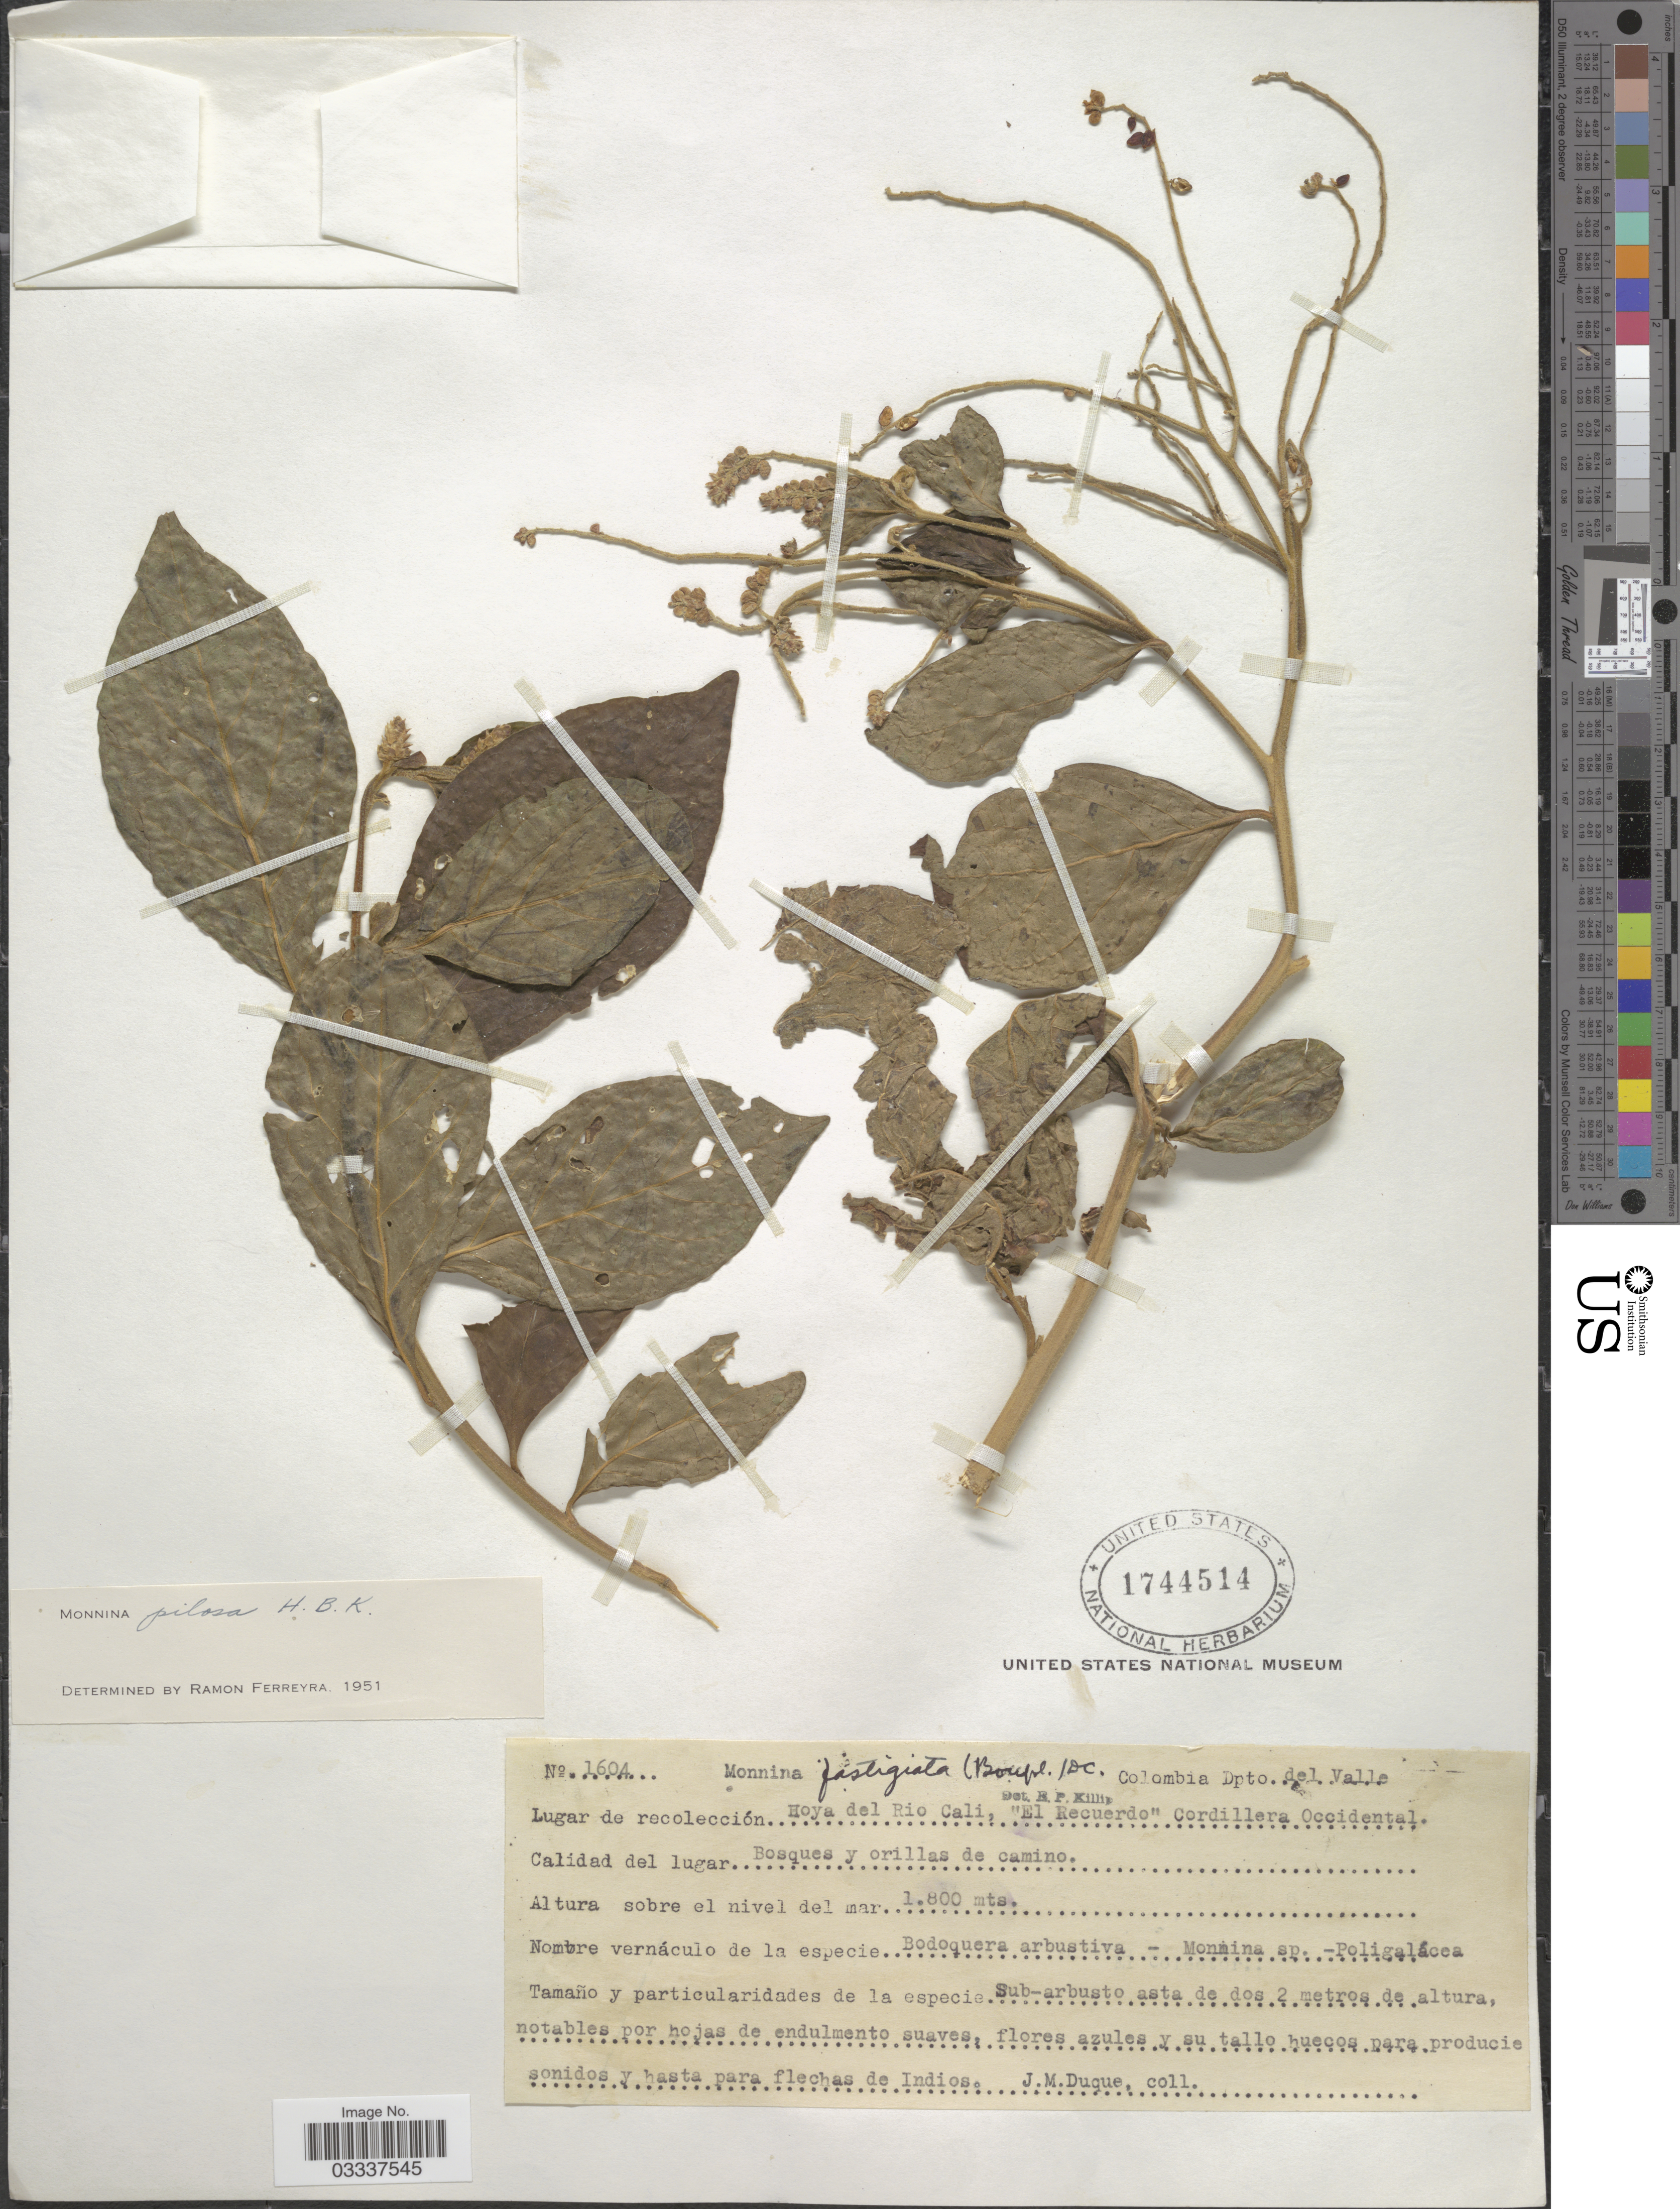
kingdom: Plantae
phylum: Tracheophyta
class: Magnoliopsida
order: Fabales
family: Polygalaceae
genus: Monnina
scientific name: Monnina hirta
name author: (Bonpl.) B. Eriksen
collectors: J. Duque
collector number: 1604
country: Colombia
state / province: Valle del Cauca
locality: Dpto. del Valle, Hoya del Rio Cali, "El Recuerdo" Cordillera Occidental.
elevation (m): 1800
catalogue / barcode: US 1744514